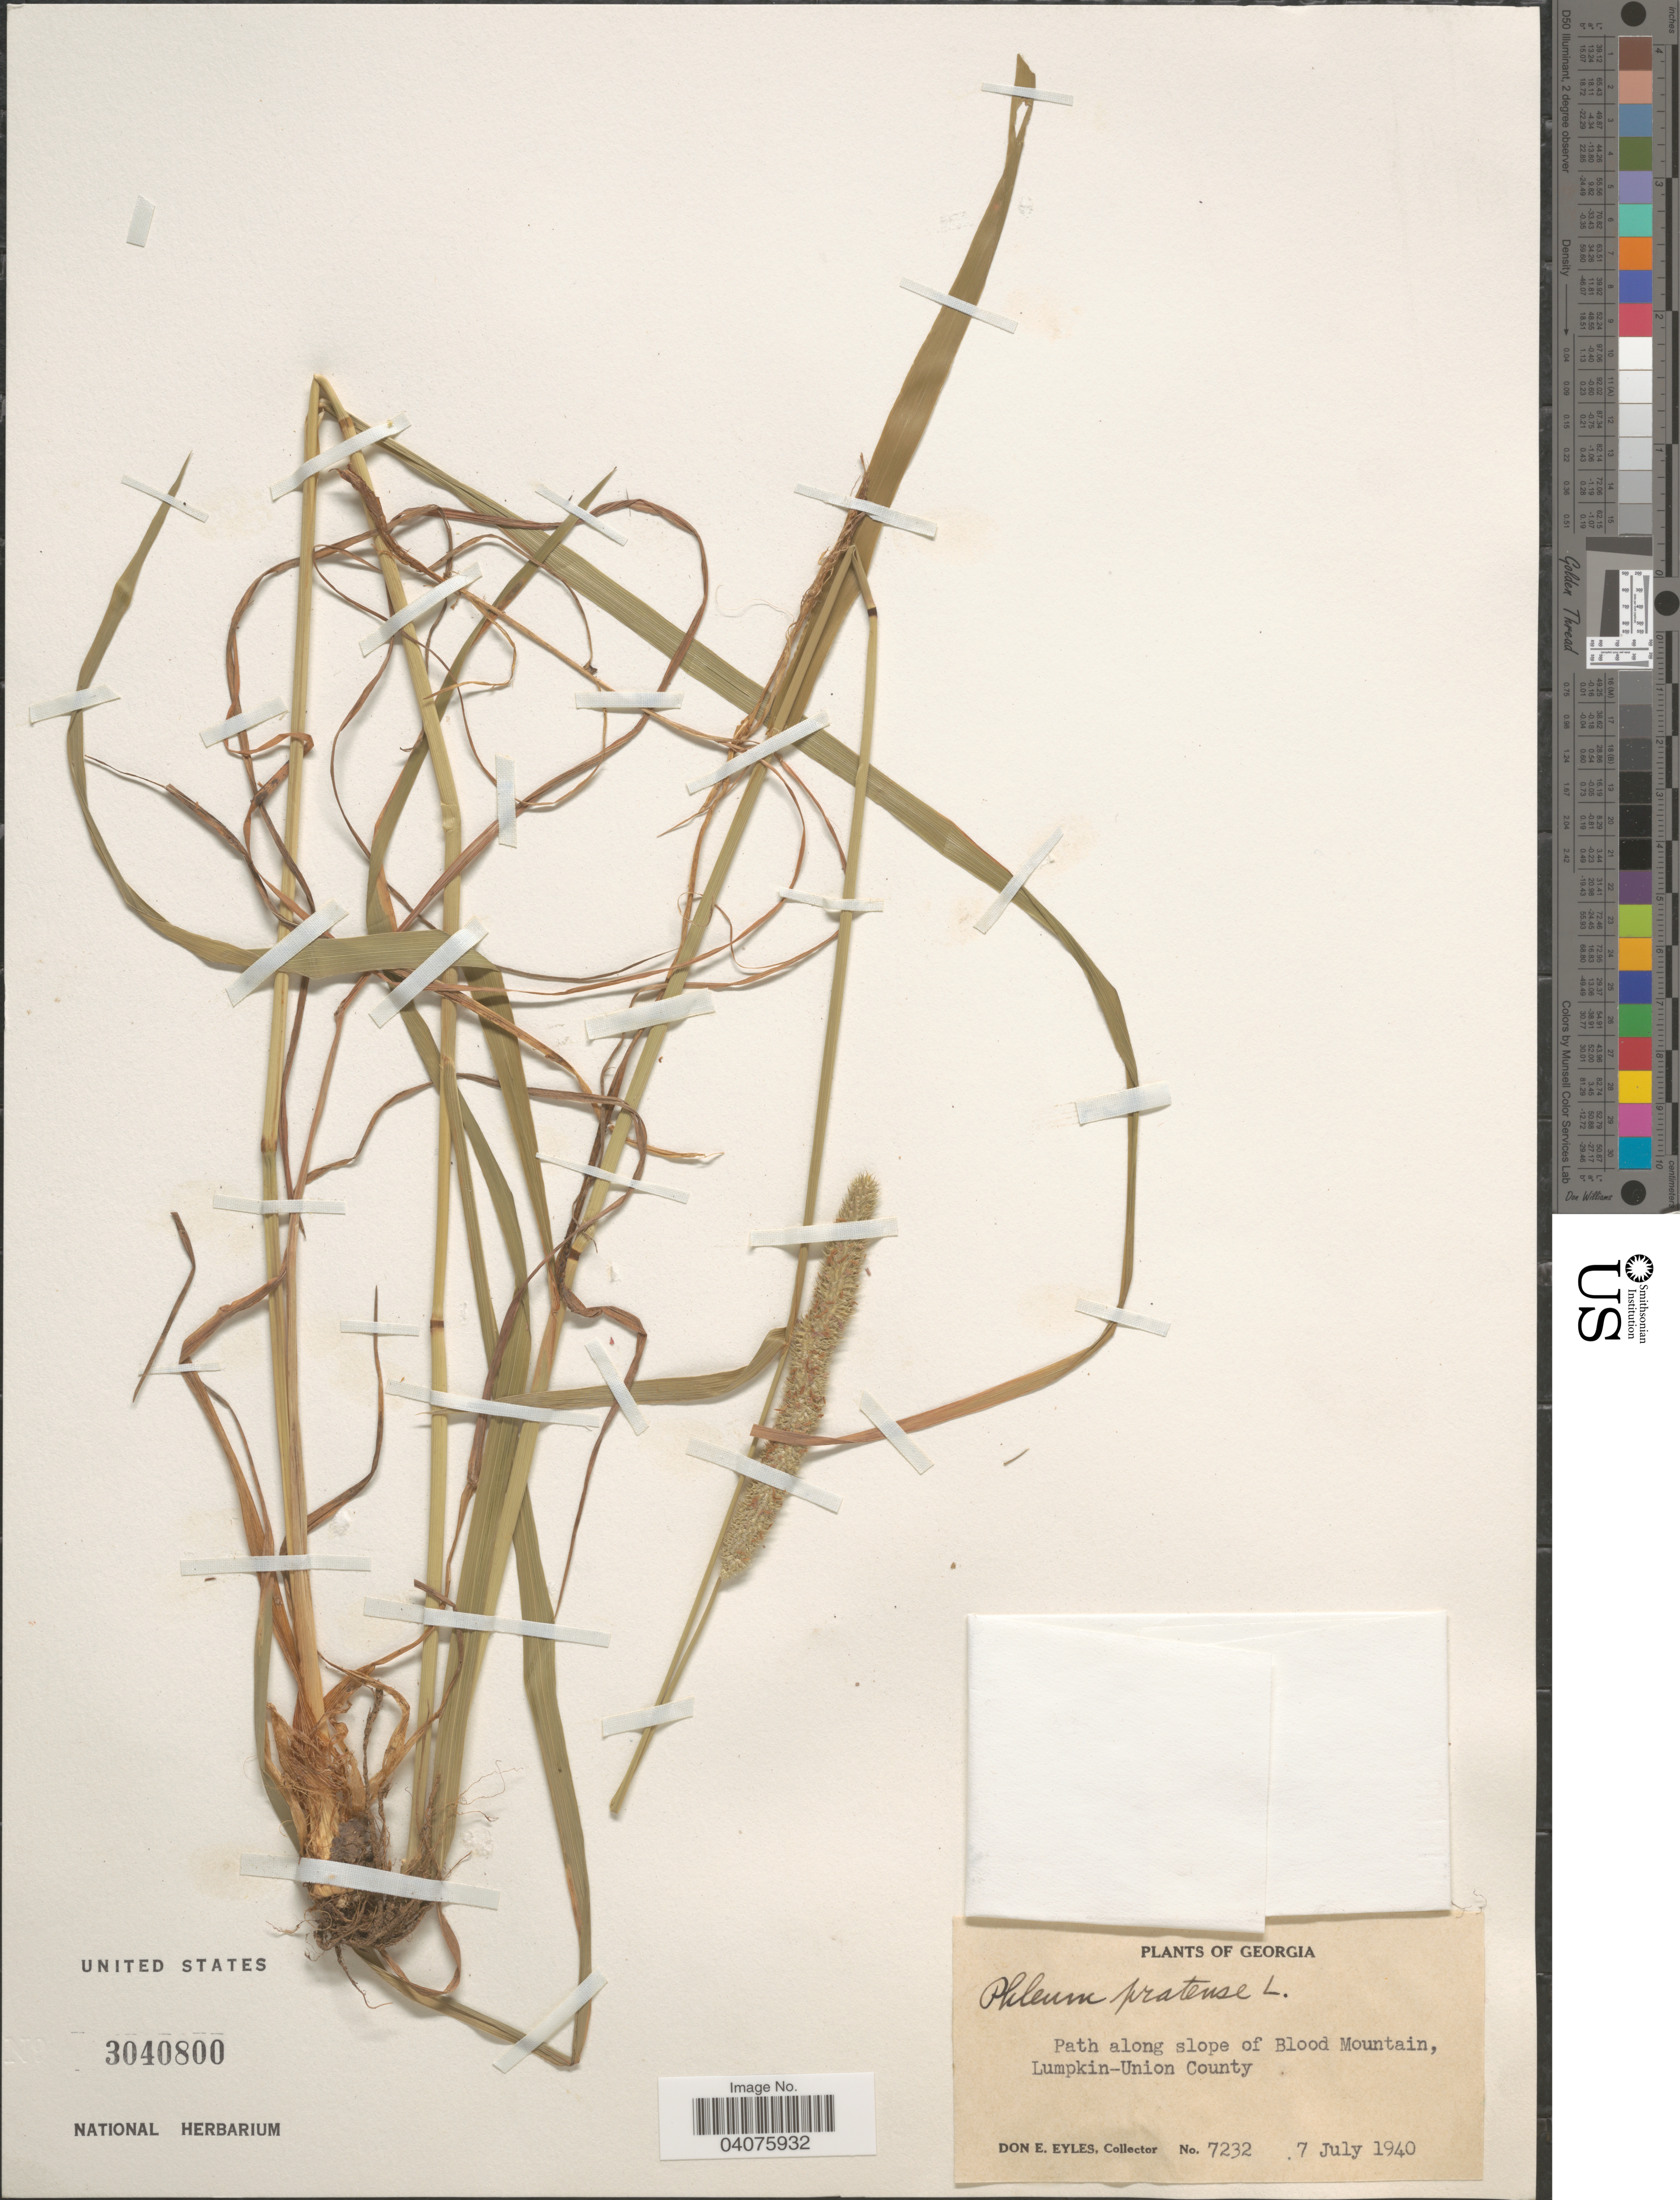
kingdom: Plantae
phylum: Tracheophyta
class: Liliopsida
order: Poales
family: Poaceae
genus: Phleum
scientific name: Phleum pratense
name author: L.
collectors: D. Eyles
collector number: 7232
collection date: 1940-07-07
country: United States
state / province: Georgia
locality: Path along slope of Blood Mountain, Lumpkin-Union County.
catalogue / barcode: US 3040800